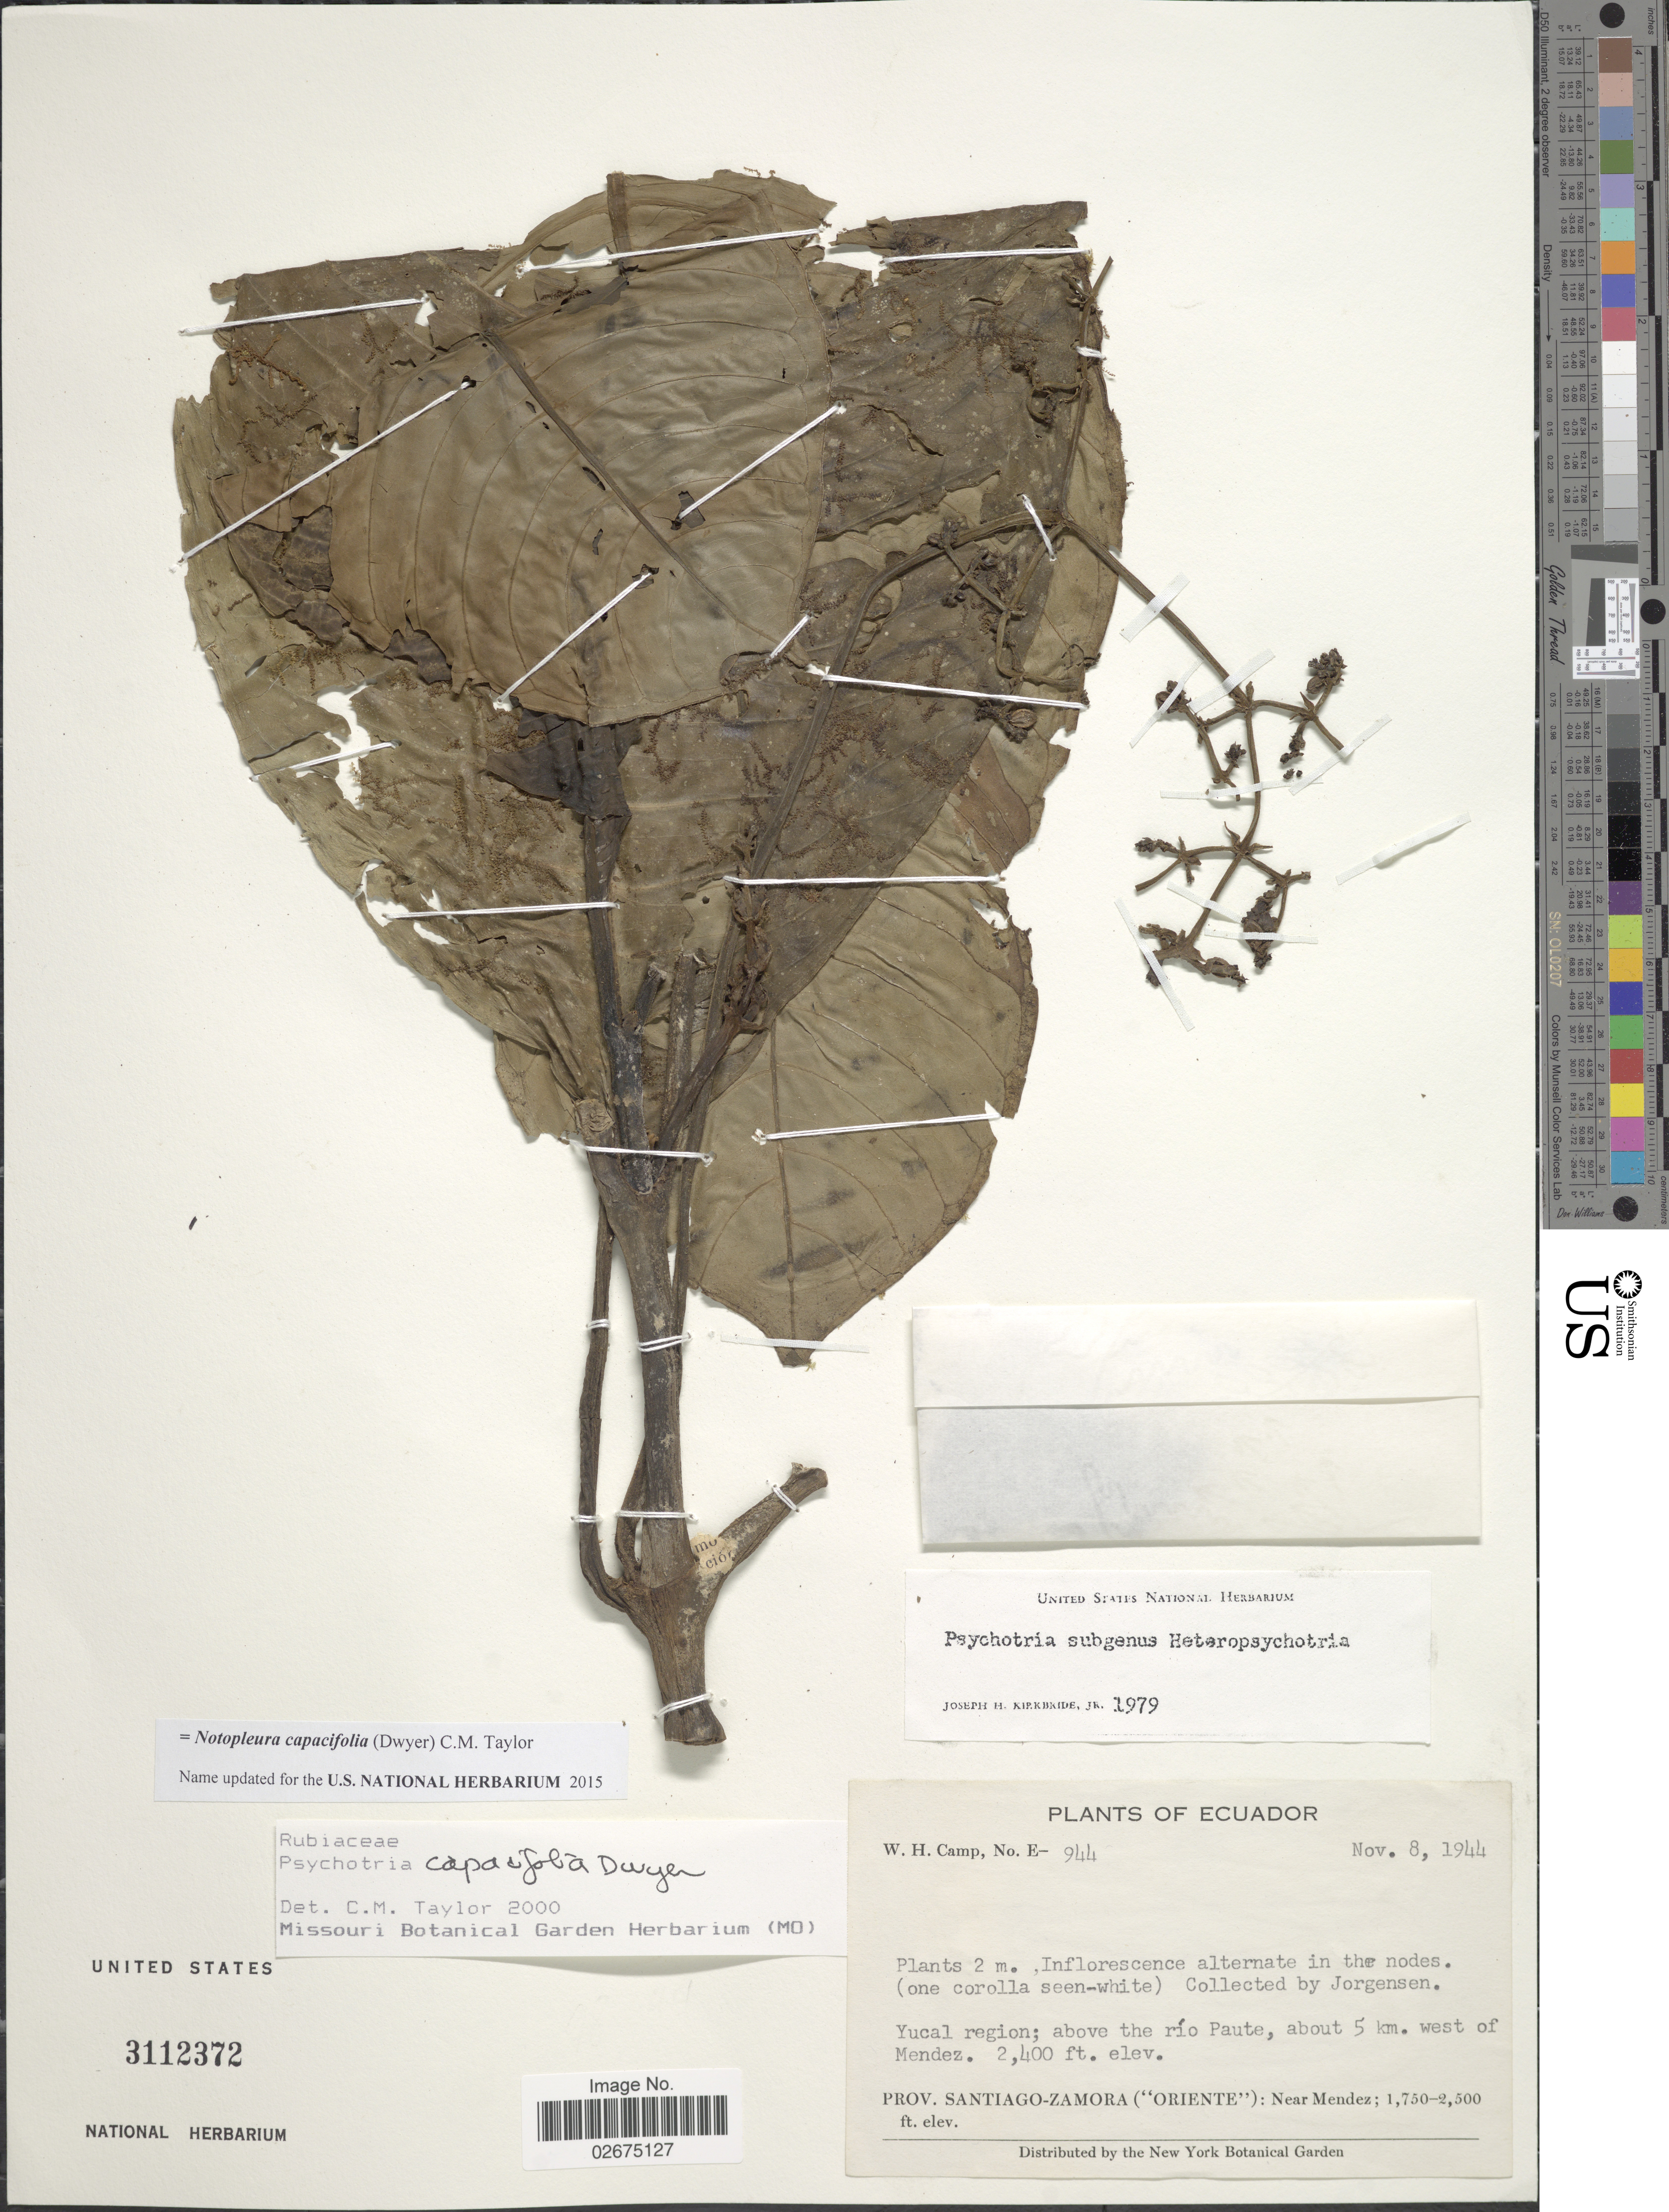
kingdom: Plantae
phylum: Tracheophyta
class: Magnoliopsida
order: Gentianales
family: Rubiaceae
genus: Notopleura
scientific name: Notopleura capacifolia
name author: (Dwyer) C.M. Taylor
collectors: W. H. Camp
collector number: E-944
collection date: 1944-11-08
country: Ecuador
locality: Yucal region; above the rio Paute, about 5 km. west of Mendez. Prov. Santiago-Zamora ("Oriente"): Near Mendez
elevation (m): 533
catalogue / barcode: US 3112372